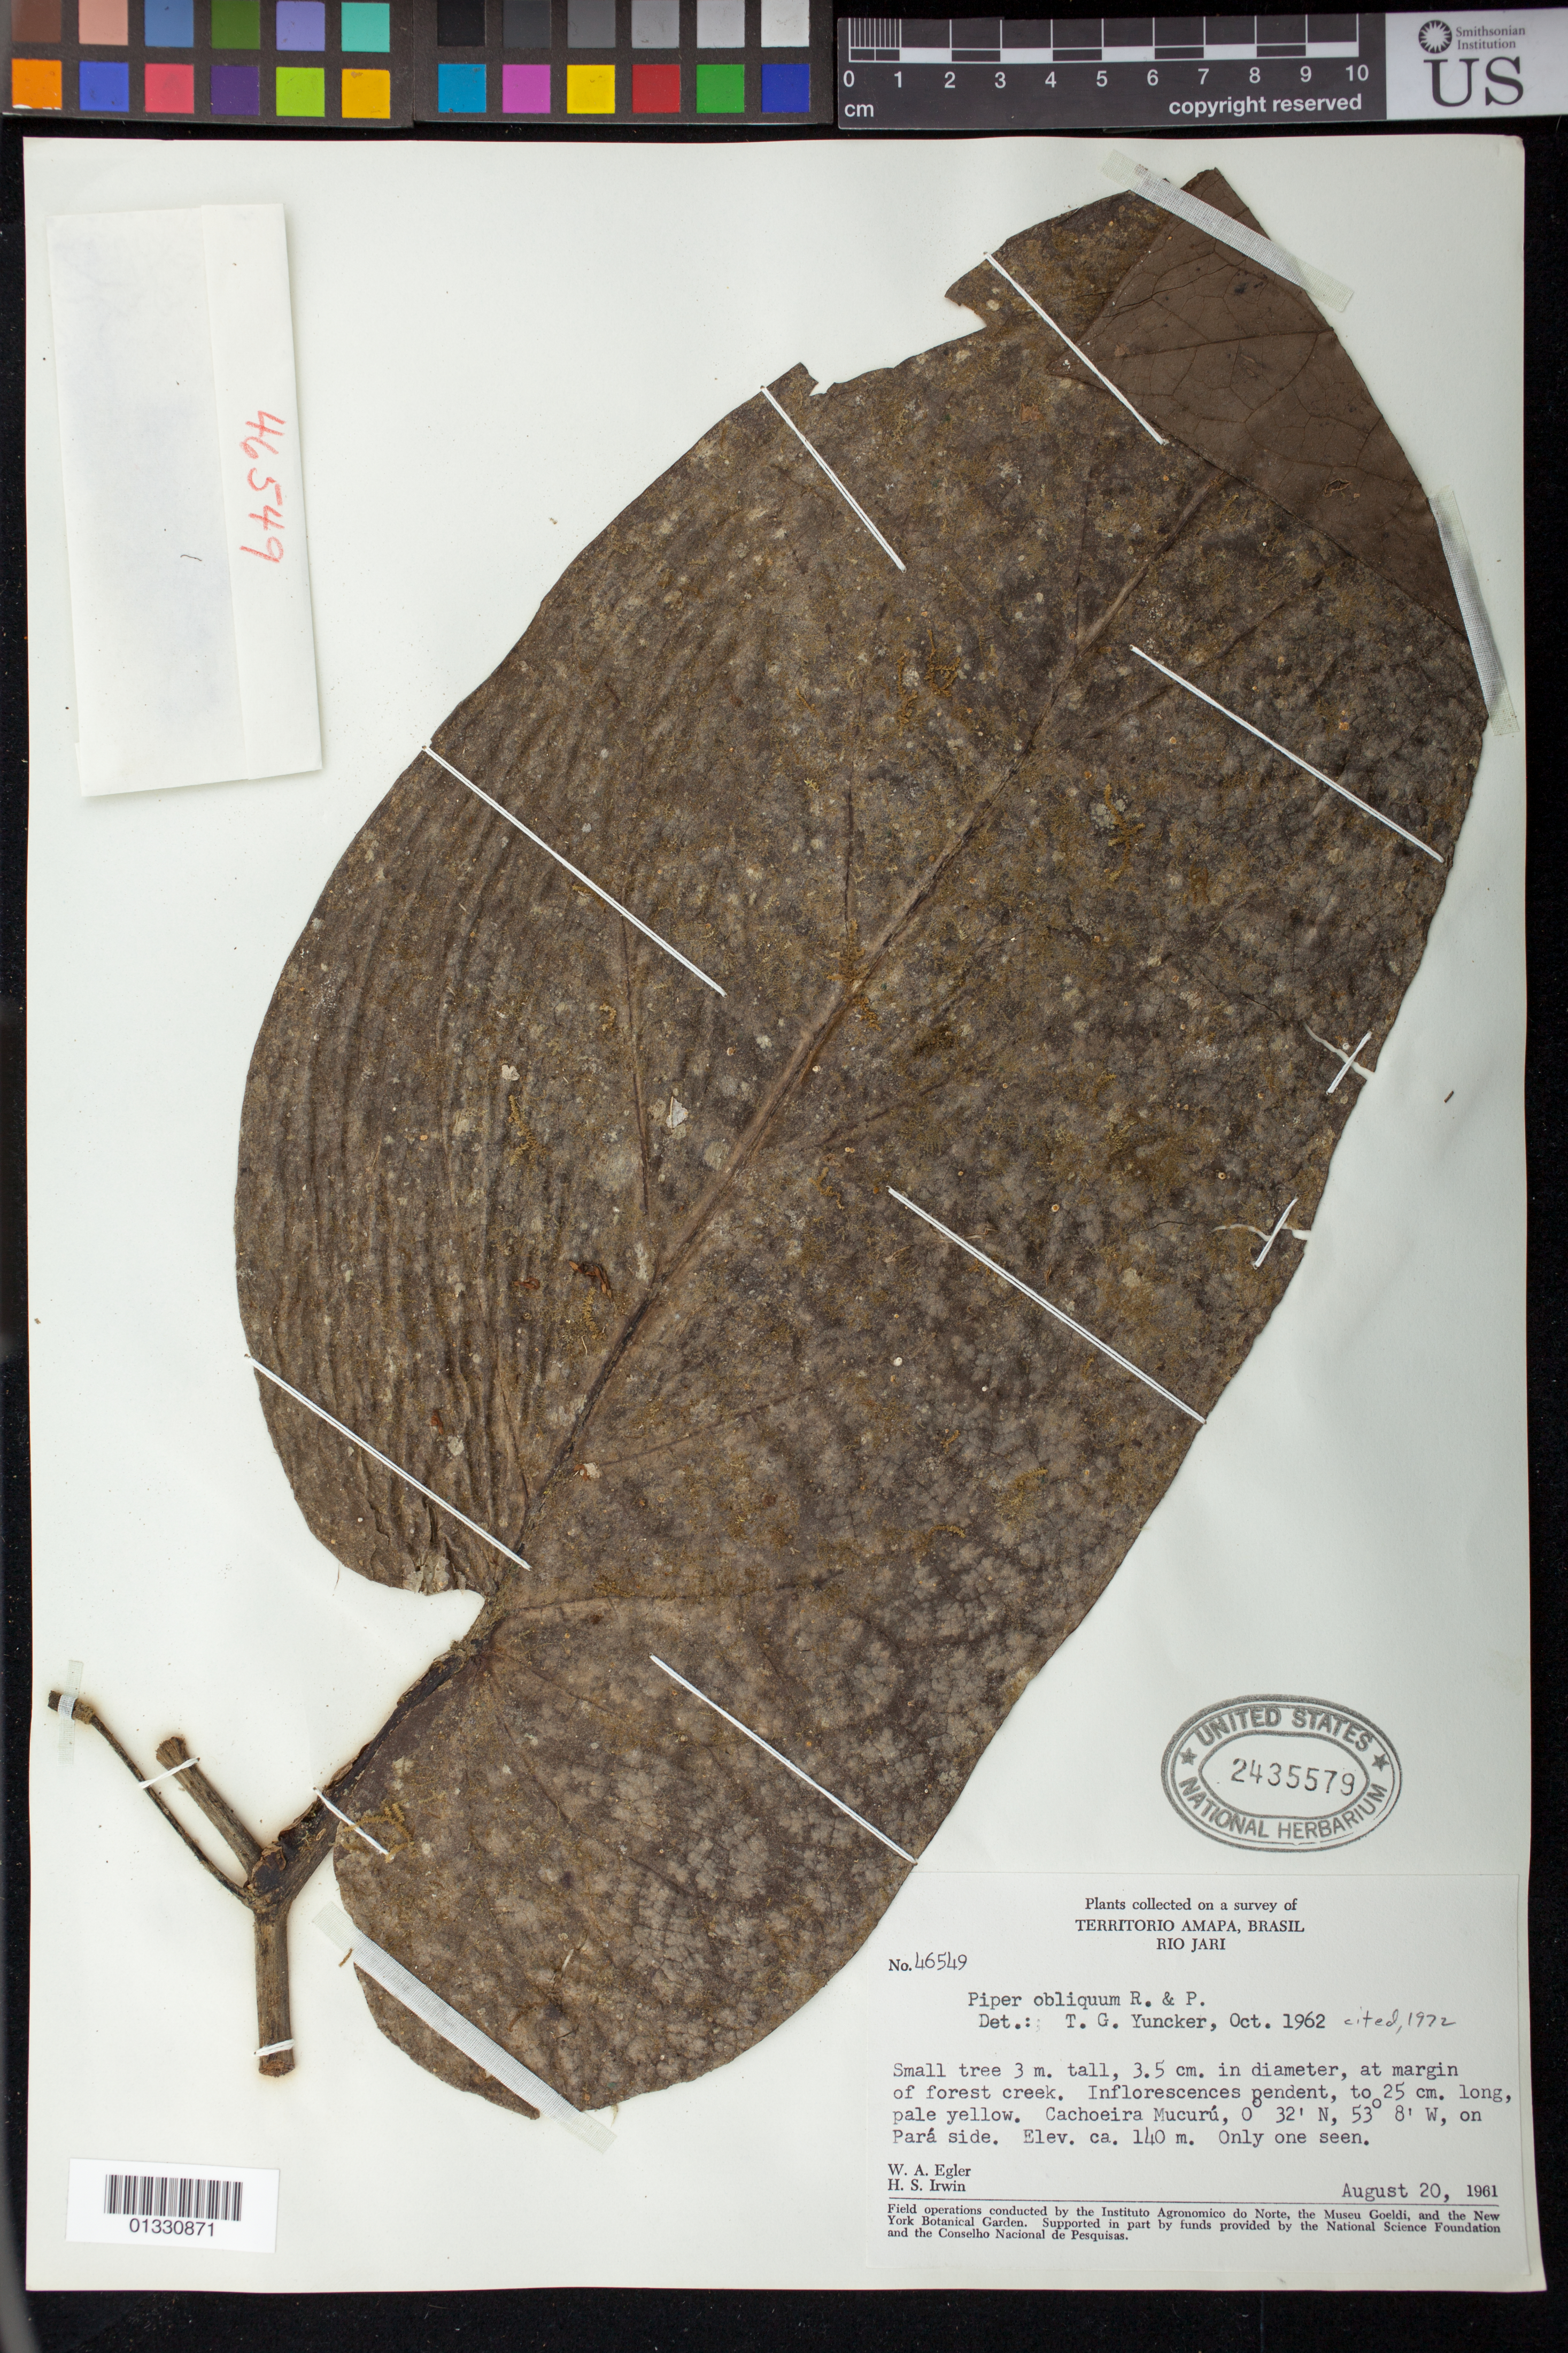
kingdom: Plantae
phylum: Tracheophyta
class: Magnoliopsida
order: Piperales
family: Piperaceae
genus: Piper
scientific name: Piper obliquum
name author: Ruiz & Pav.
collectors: W. A. Egler & H. Irwin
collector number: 46549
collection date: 1961-08-20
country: Brazil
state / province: Amapá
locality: Cachoeira Mucurú, on Pará side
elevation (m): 140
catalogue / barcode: US 2435579